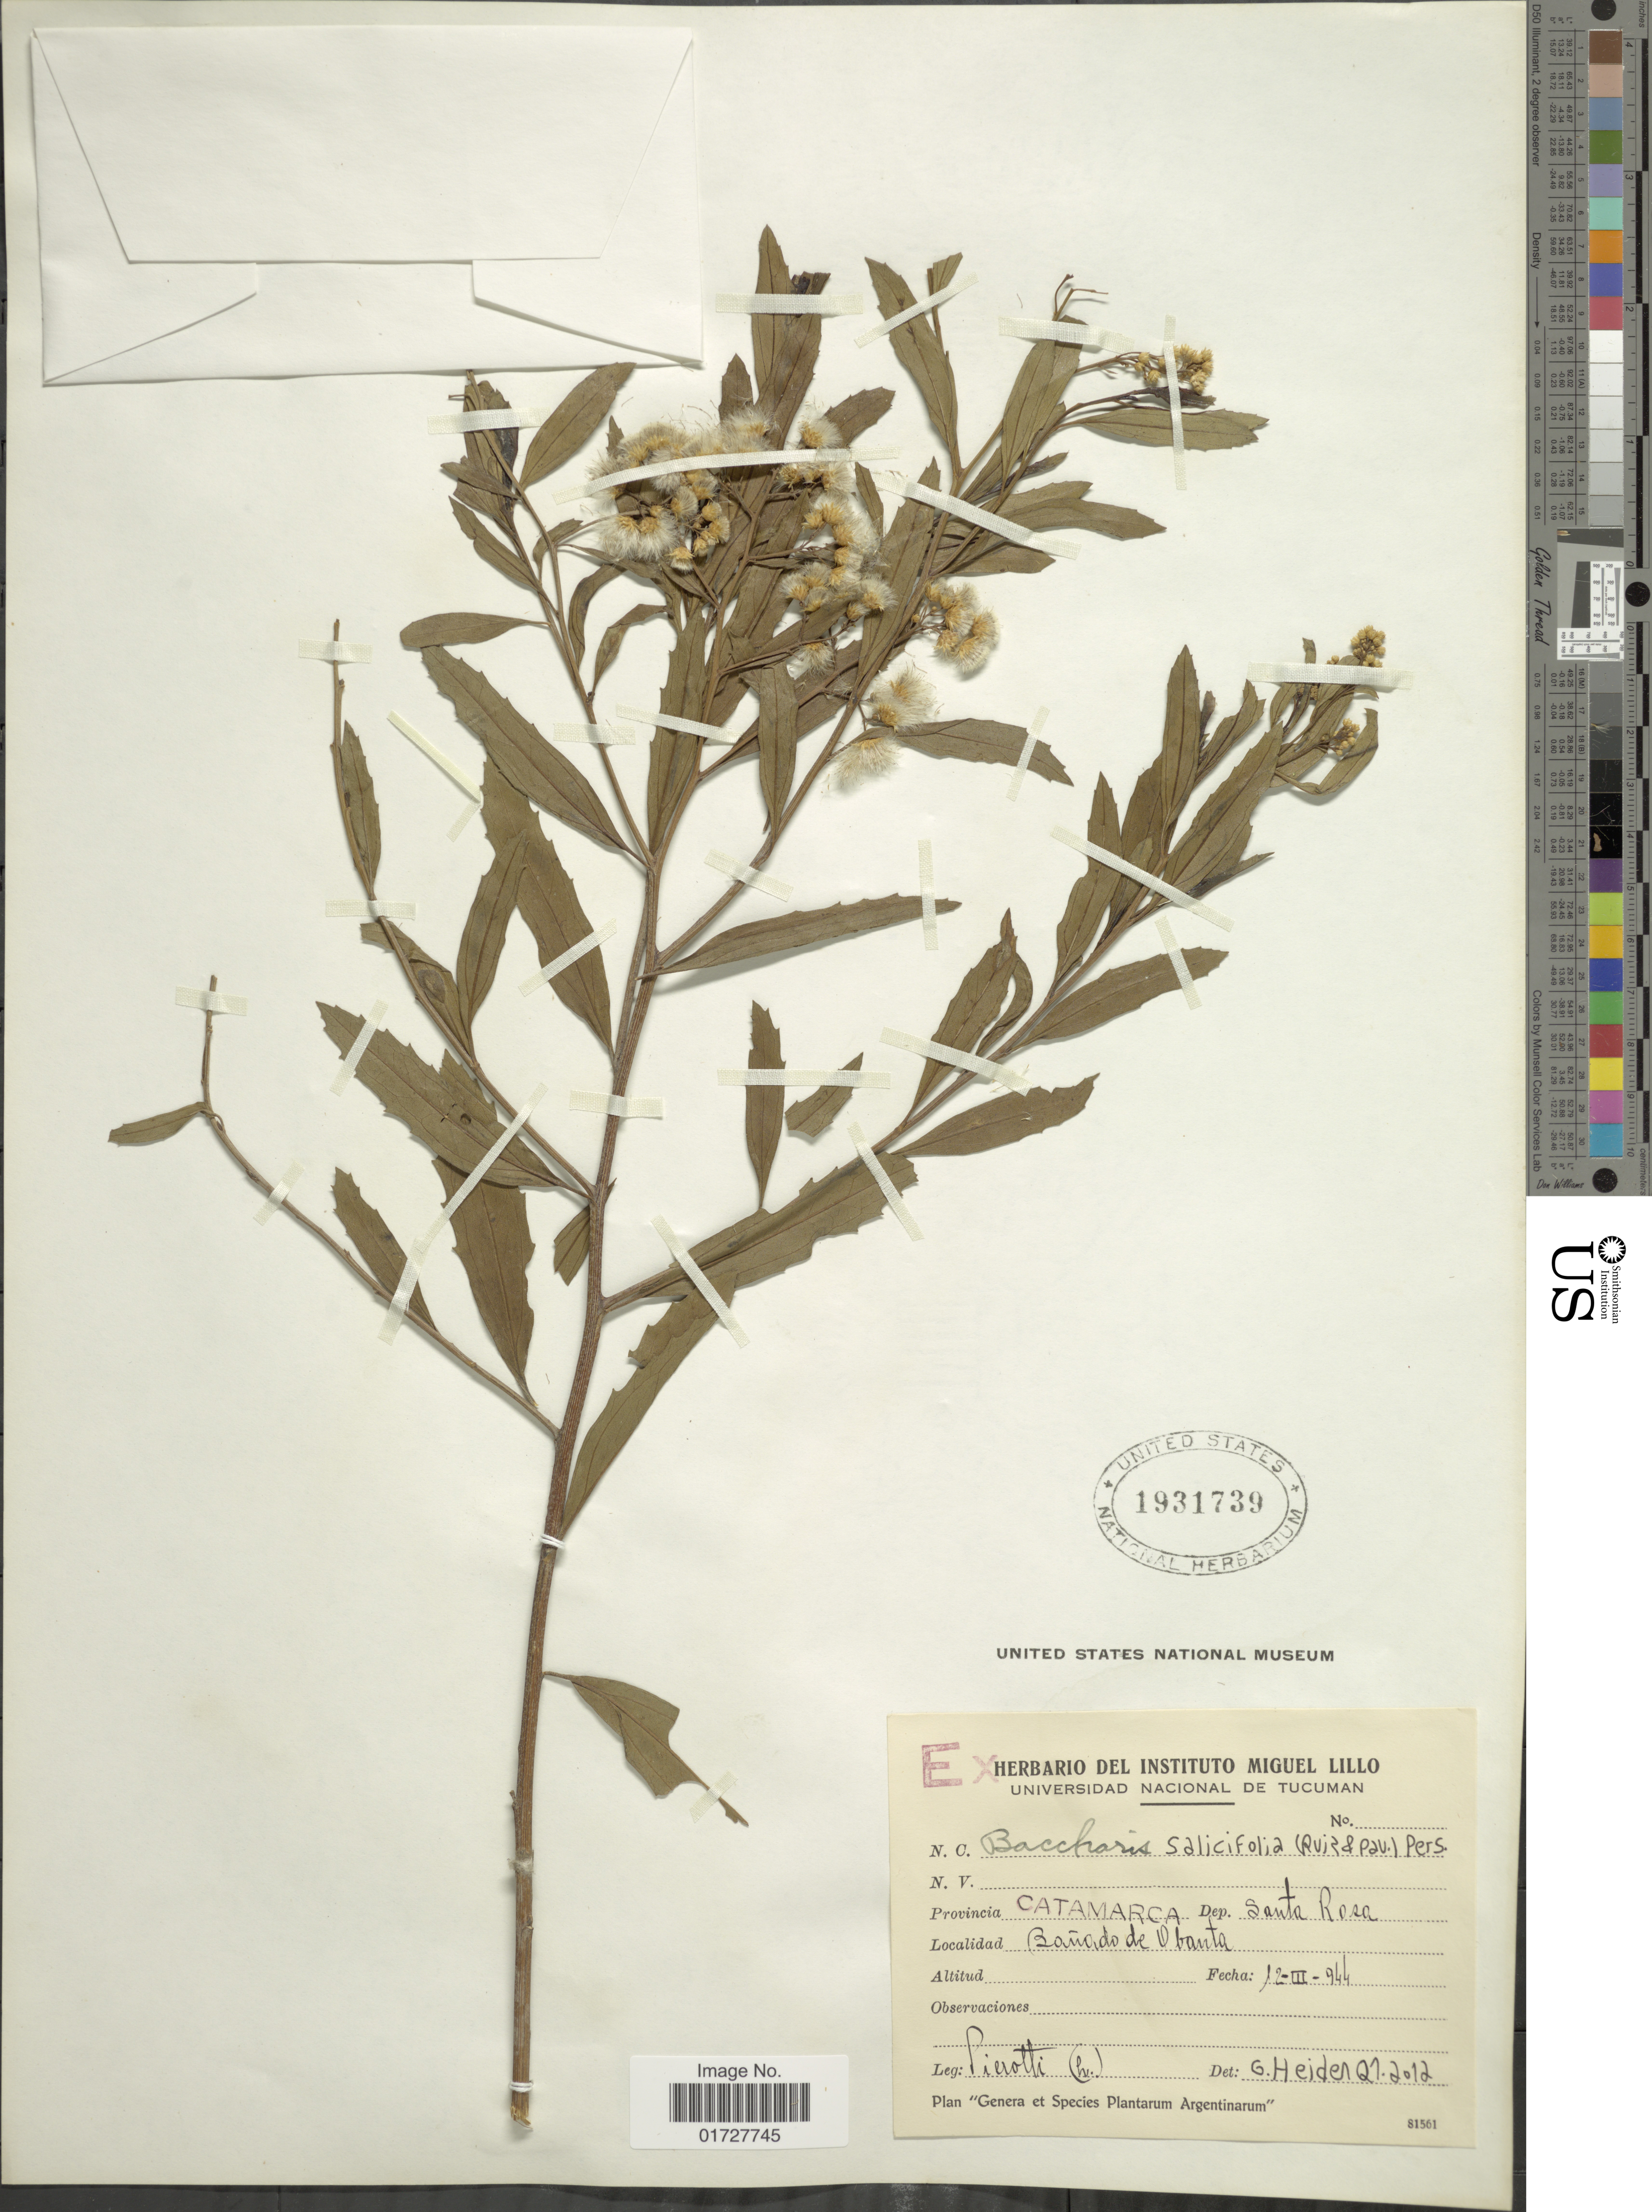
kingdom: Plantae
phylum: Tracheophyta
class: Magnoliopsida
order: Asterales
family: Asteraceae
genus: Baccharis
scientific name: Baccharis salicifolia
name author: (Ruiz & Pav.) Pers.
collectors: S. A. Pierotti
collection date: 1944-03-12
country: Argentina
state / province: Catamarca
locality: Dep. Santa Rosa, Banado de Obanta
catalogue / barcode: US 1931739